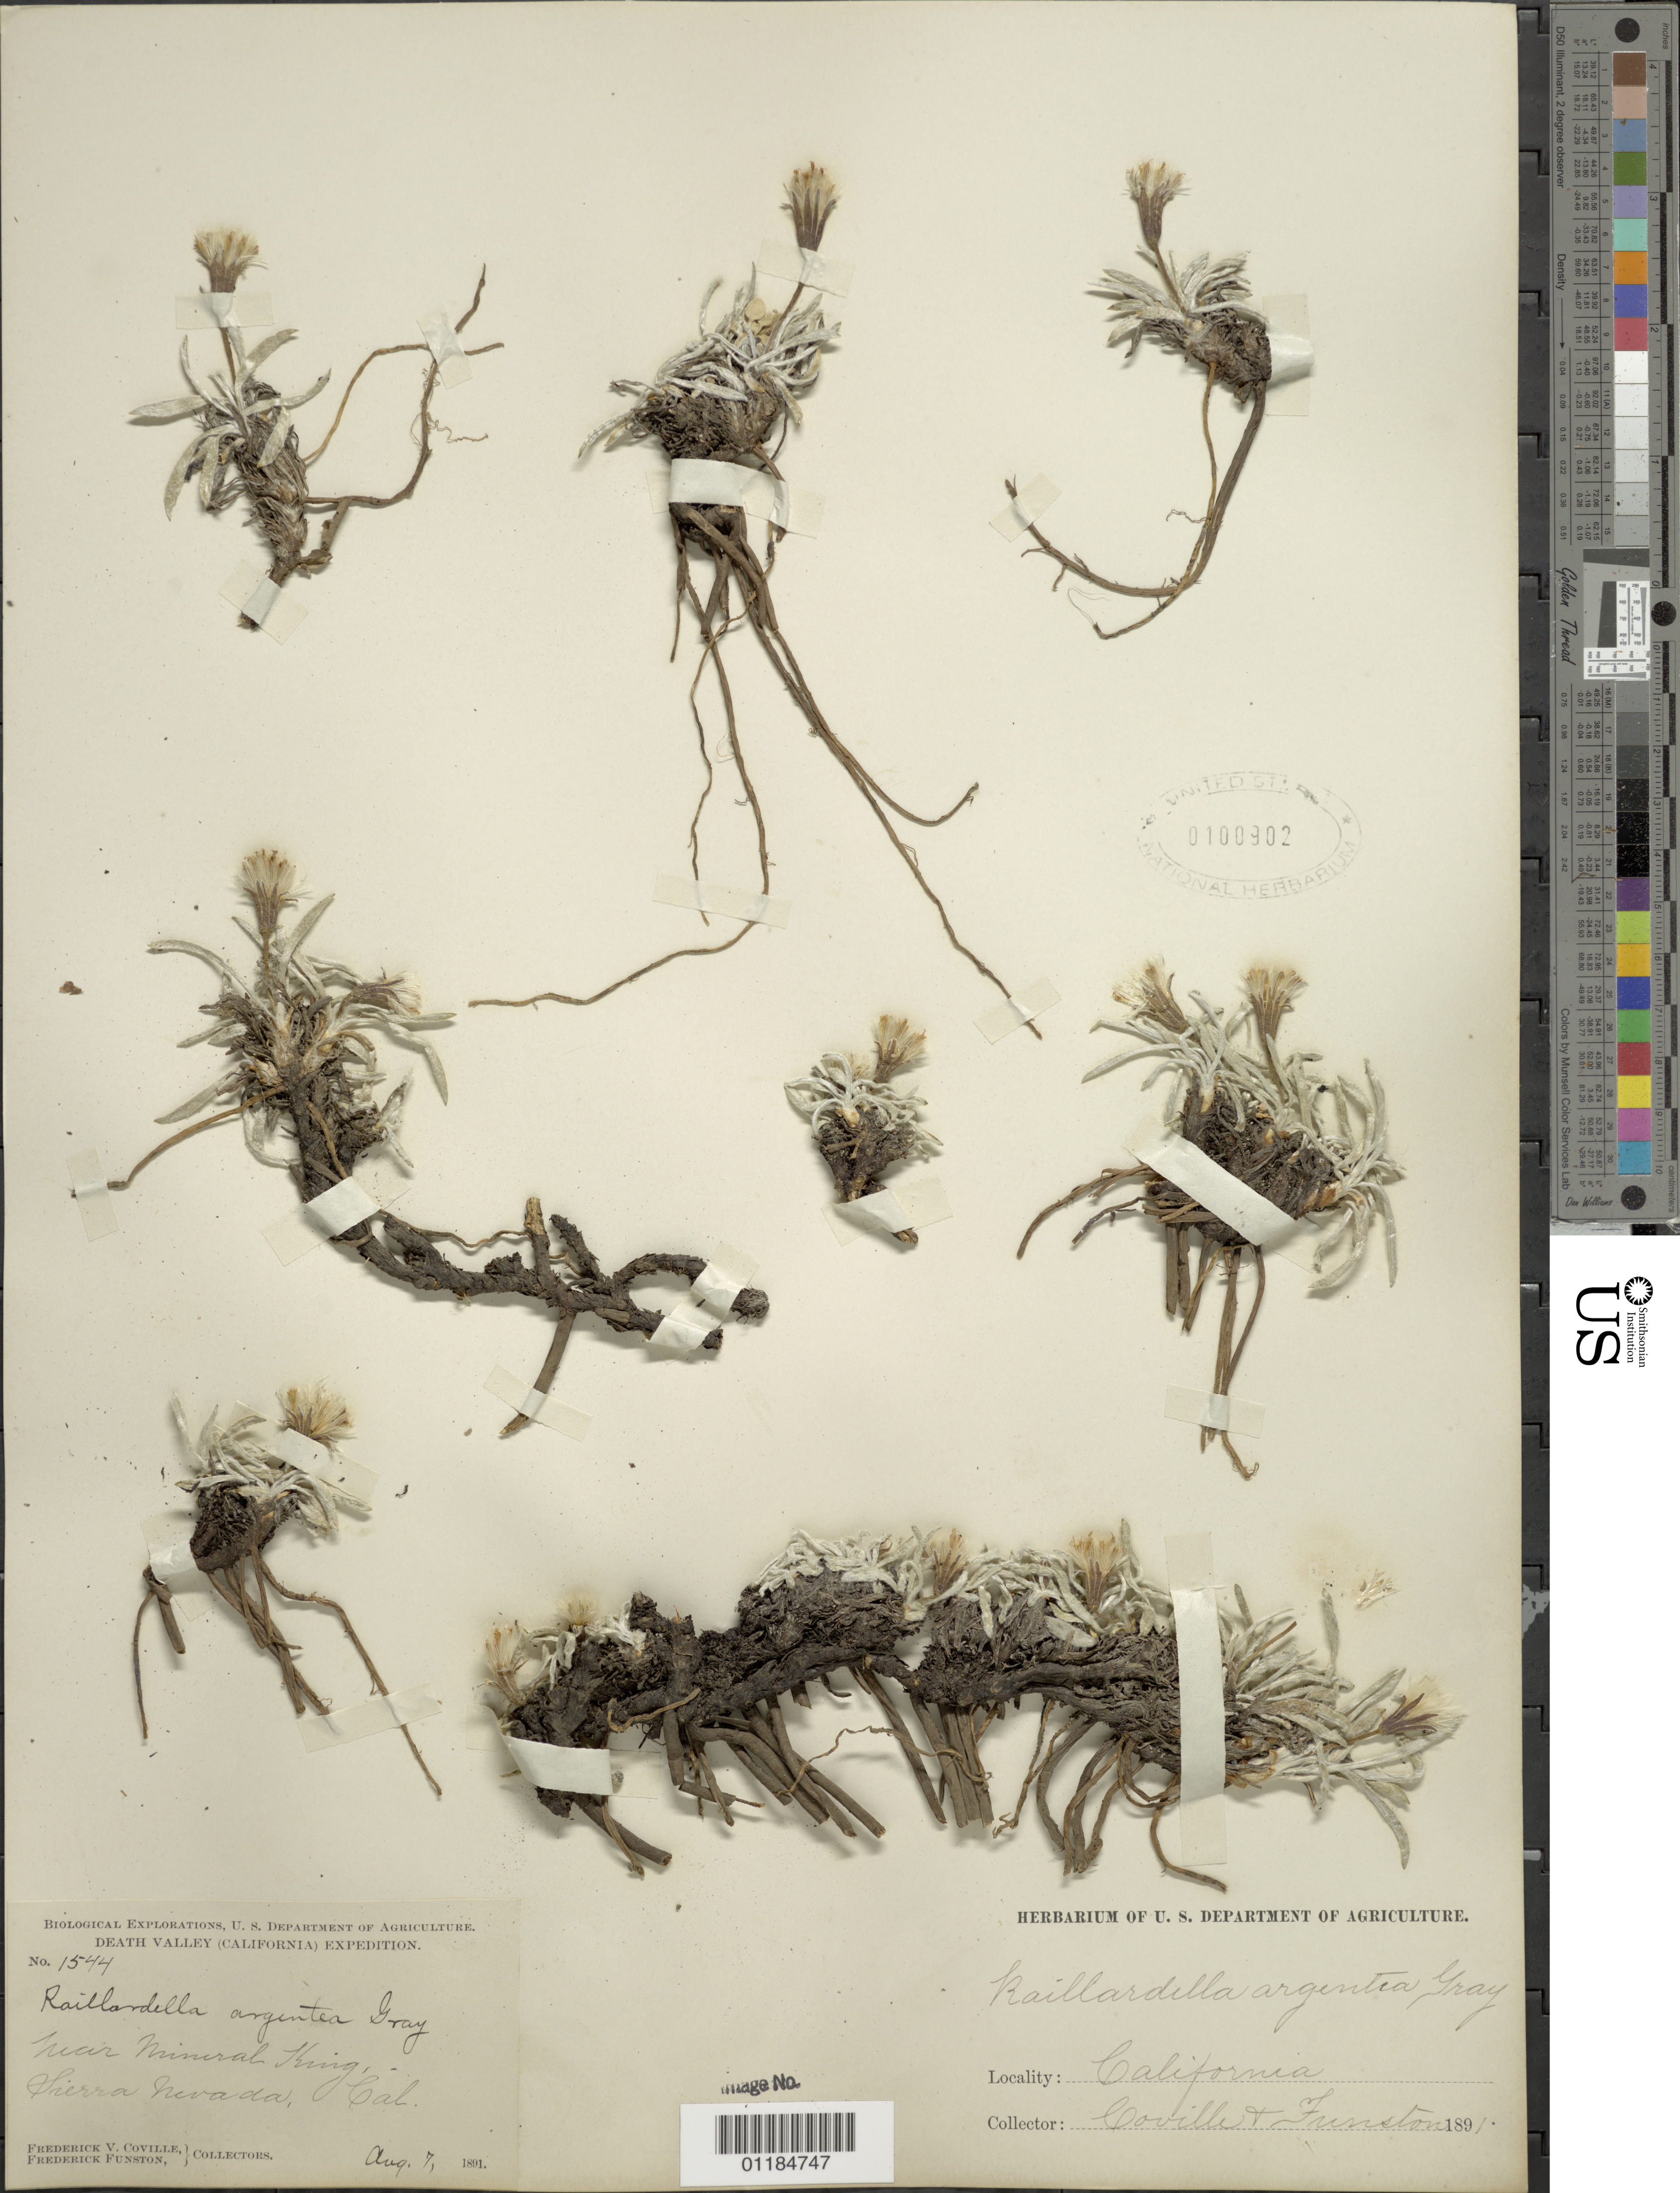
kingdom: Plantae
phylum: Tracheophyta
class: Magnoliopsida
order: Asterales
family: Asteraceae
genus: Raillardella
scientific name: Raillardella argentea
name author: A. Gray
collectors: F. V. Coville & F. Funston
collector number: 1544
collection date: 1891-08-07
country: United States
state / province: California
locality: Near Mineral King, Sierra Nevada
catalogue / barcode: US 100902